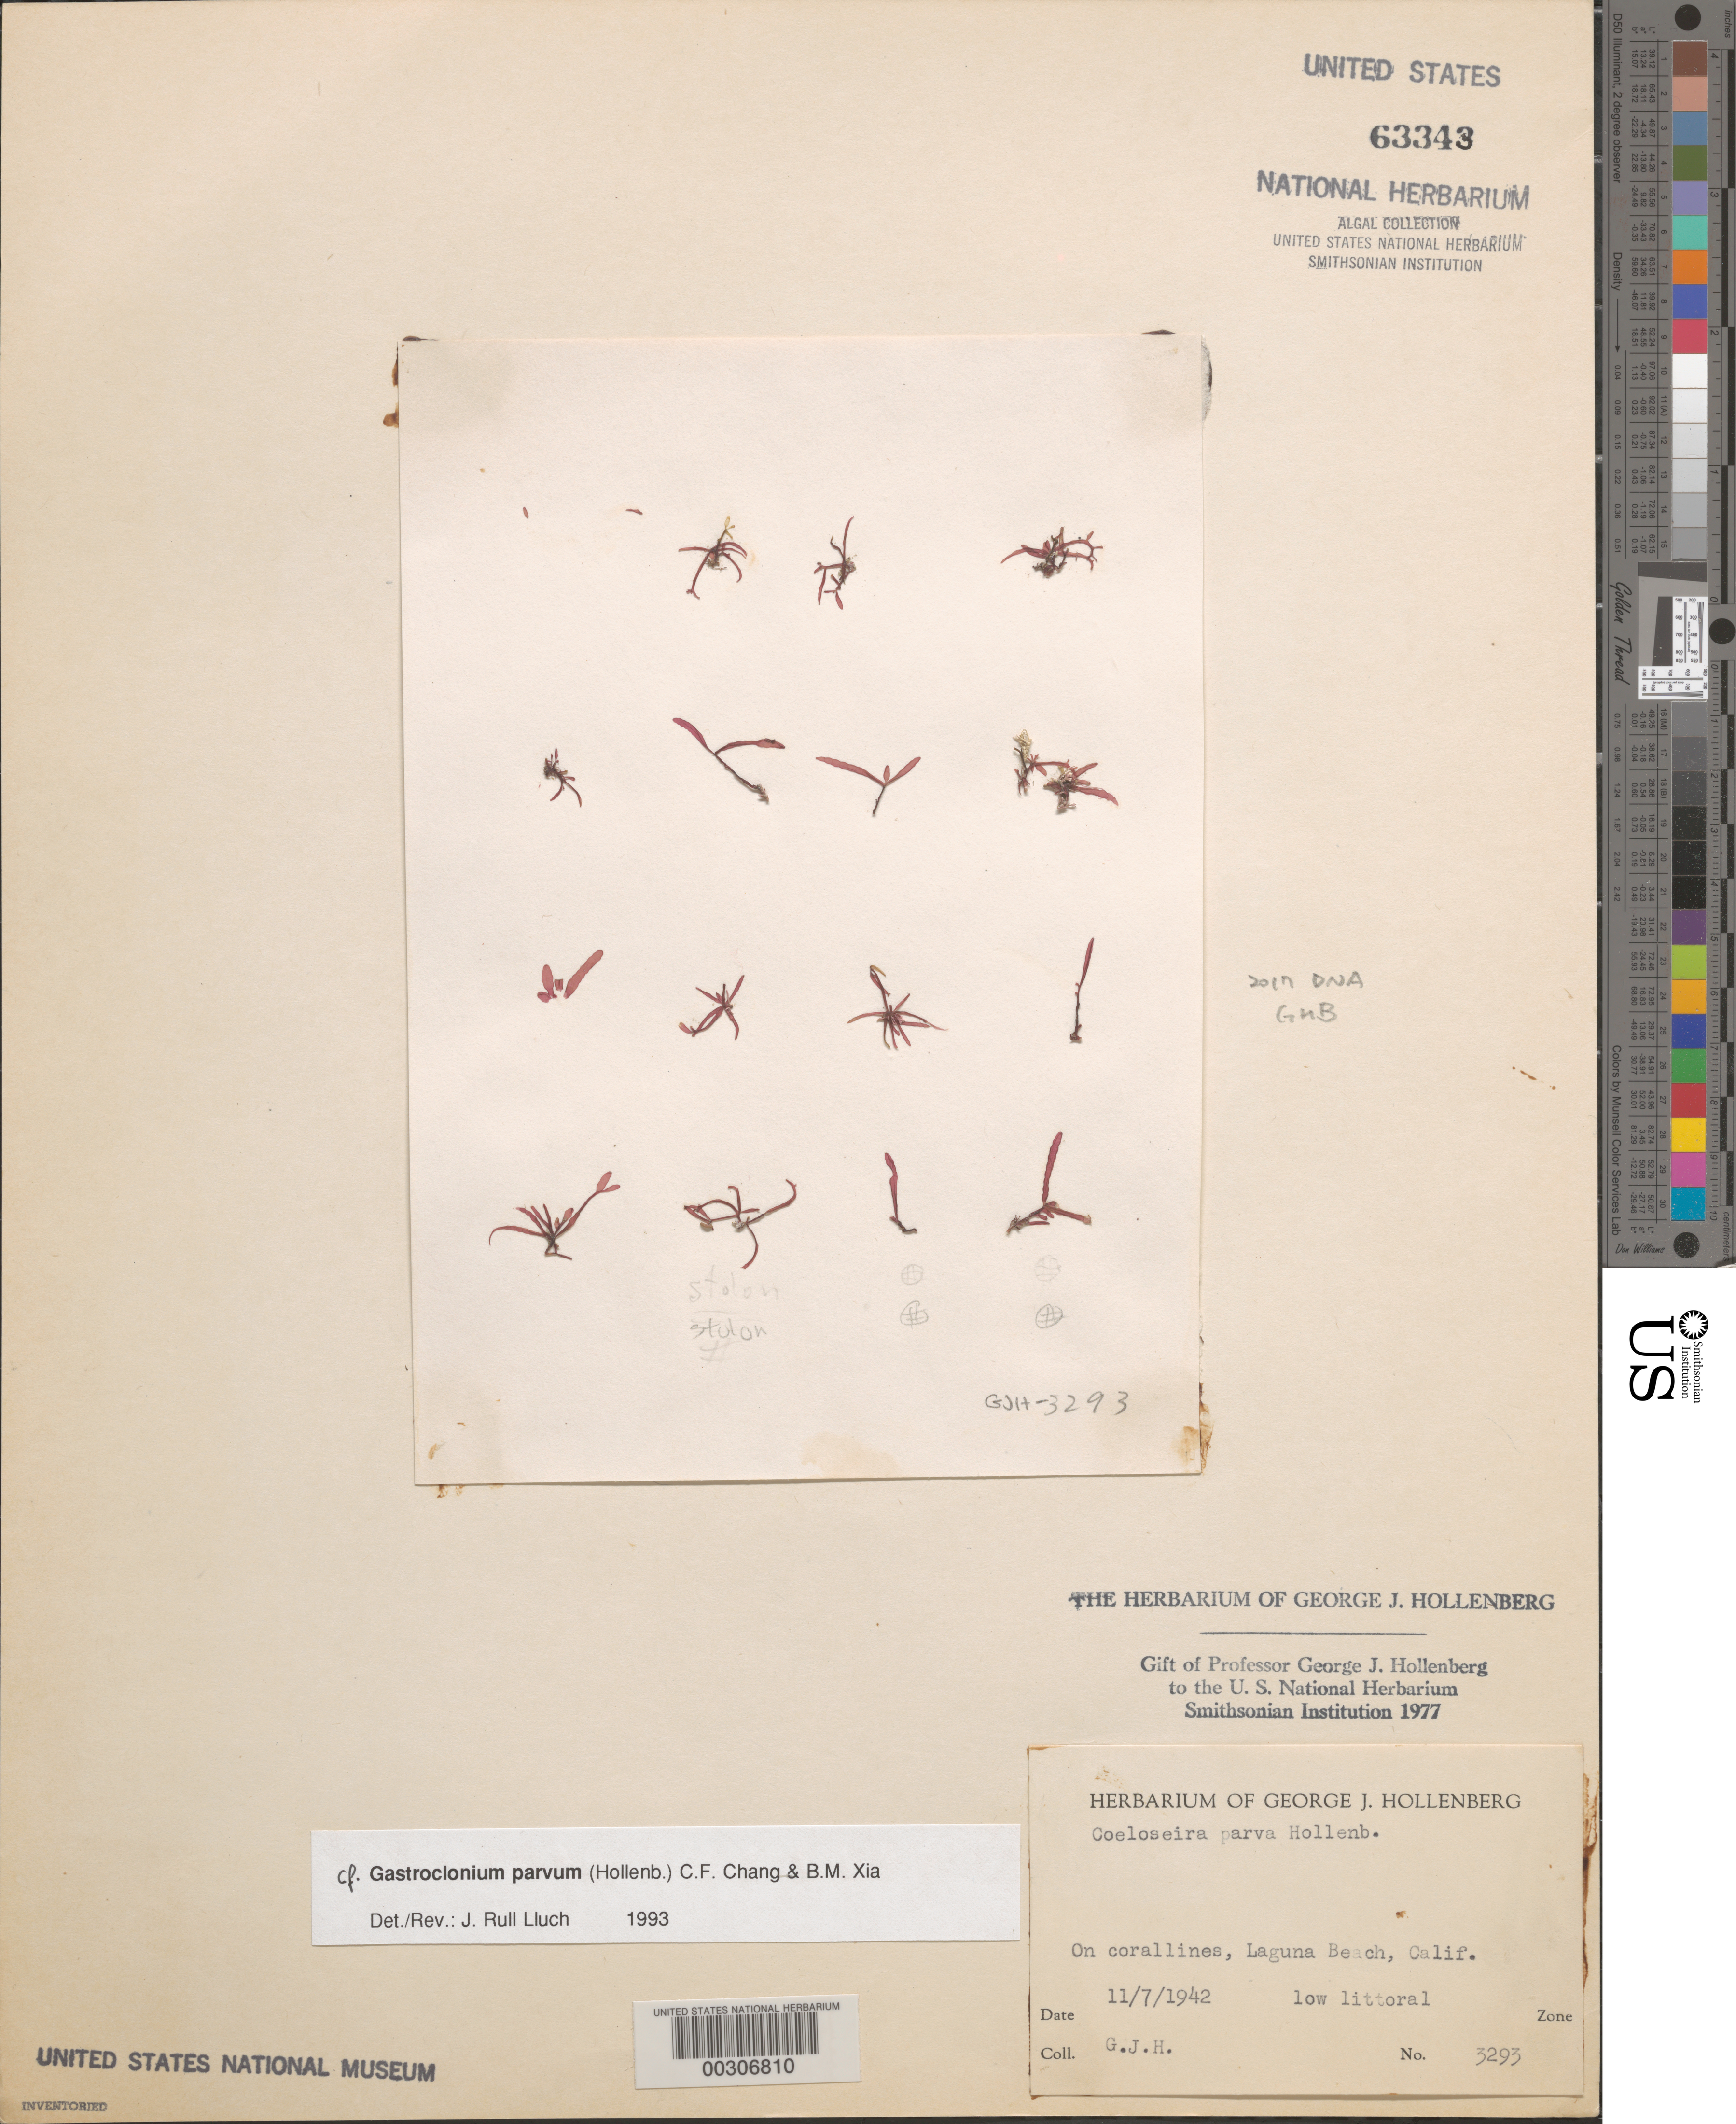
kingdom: Plantae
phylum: Rhodophyta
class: Florideophyceae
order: Rhodymeniales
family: Champiaceae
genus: Gastroclonium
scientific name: Gastroclonium parvum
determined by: Lluch, J. R.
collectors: G. Hollenberg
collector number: GJH 3293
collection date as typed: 07 Nov 1942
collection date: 1942-11-07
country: United States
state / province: California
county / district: Orange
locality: Laguna Beach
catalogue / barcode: US 63343